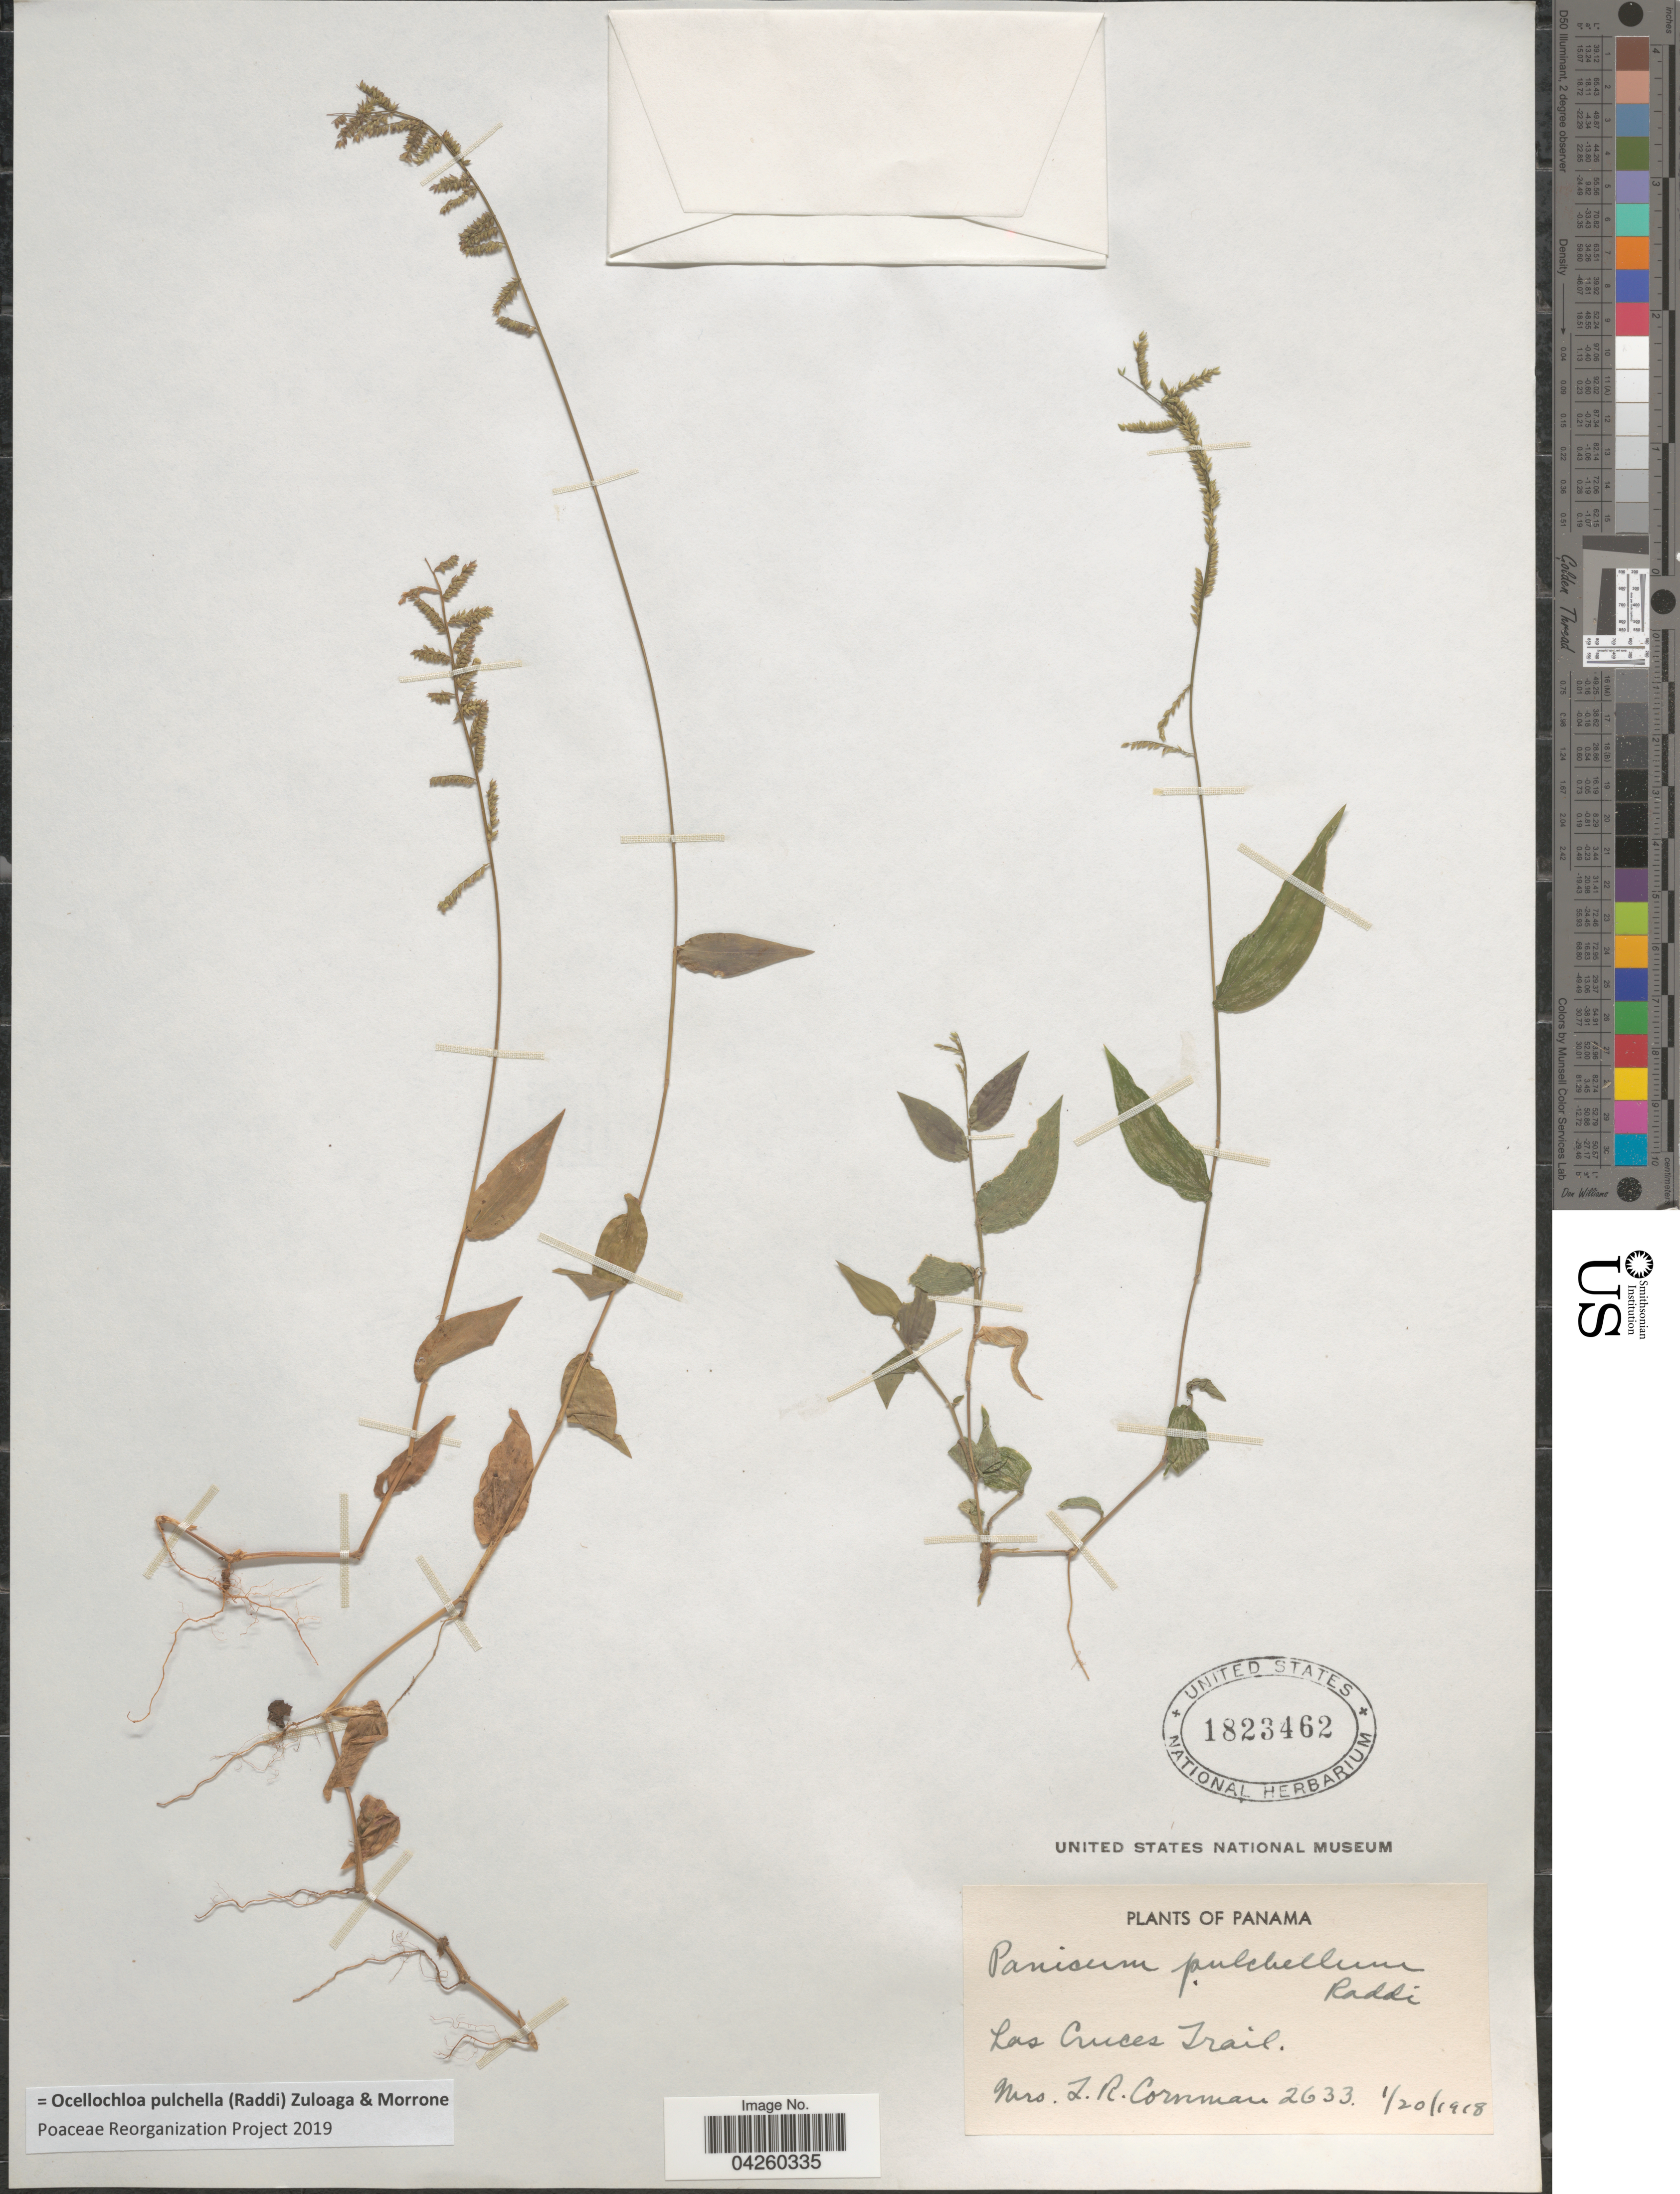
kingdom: Plantae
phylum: Tracheophyta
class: Liliopsida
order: Poales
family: Poaceae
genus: Ocellochloa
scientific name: Ocellochloa pulchella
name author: (Raddi) Zuloaga & Morrone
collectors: L. Cornman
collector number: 2633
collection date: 1918-01-20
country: Panama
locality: Las Cruces Trail.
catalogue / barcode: US 1823462